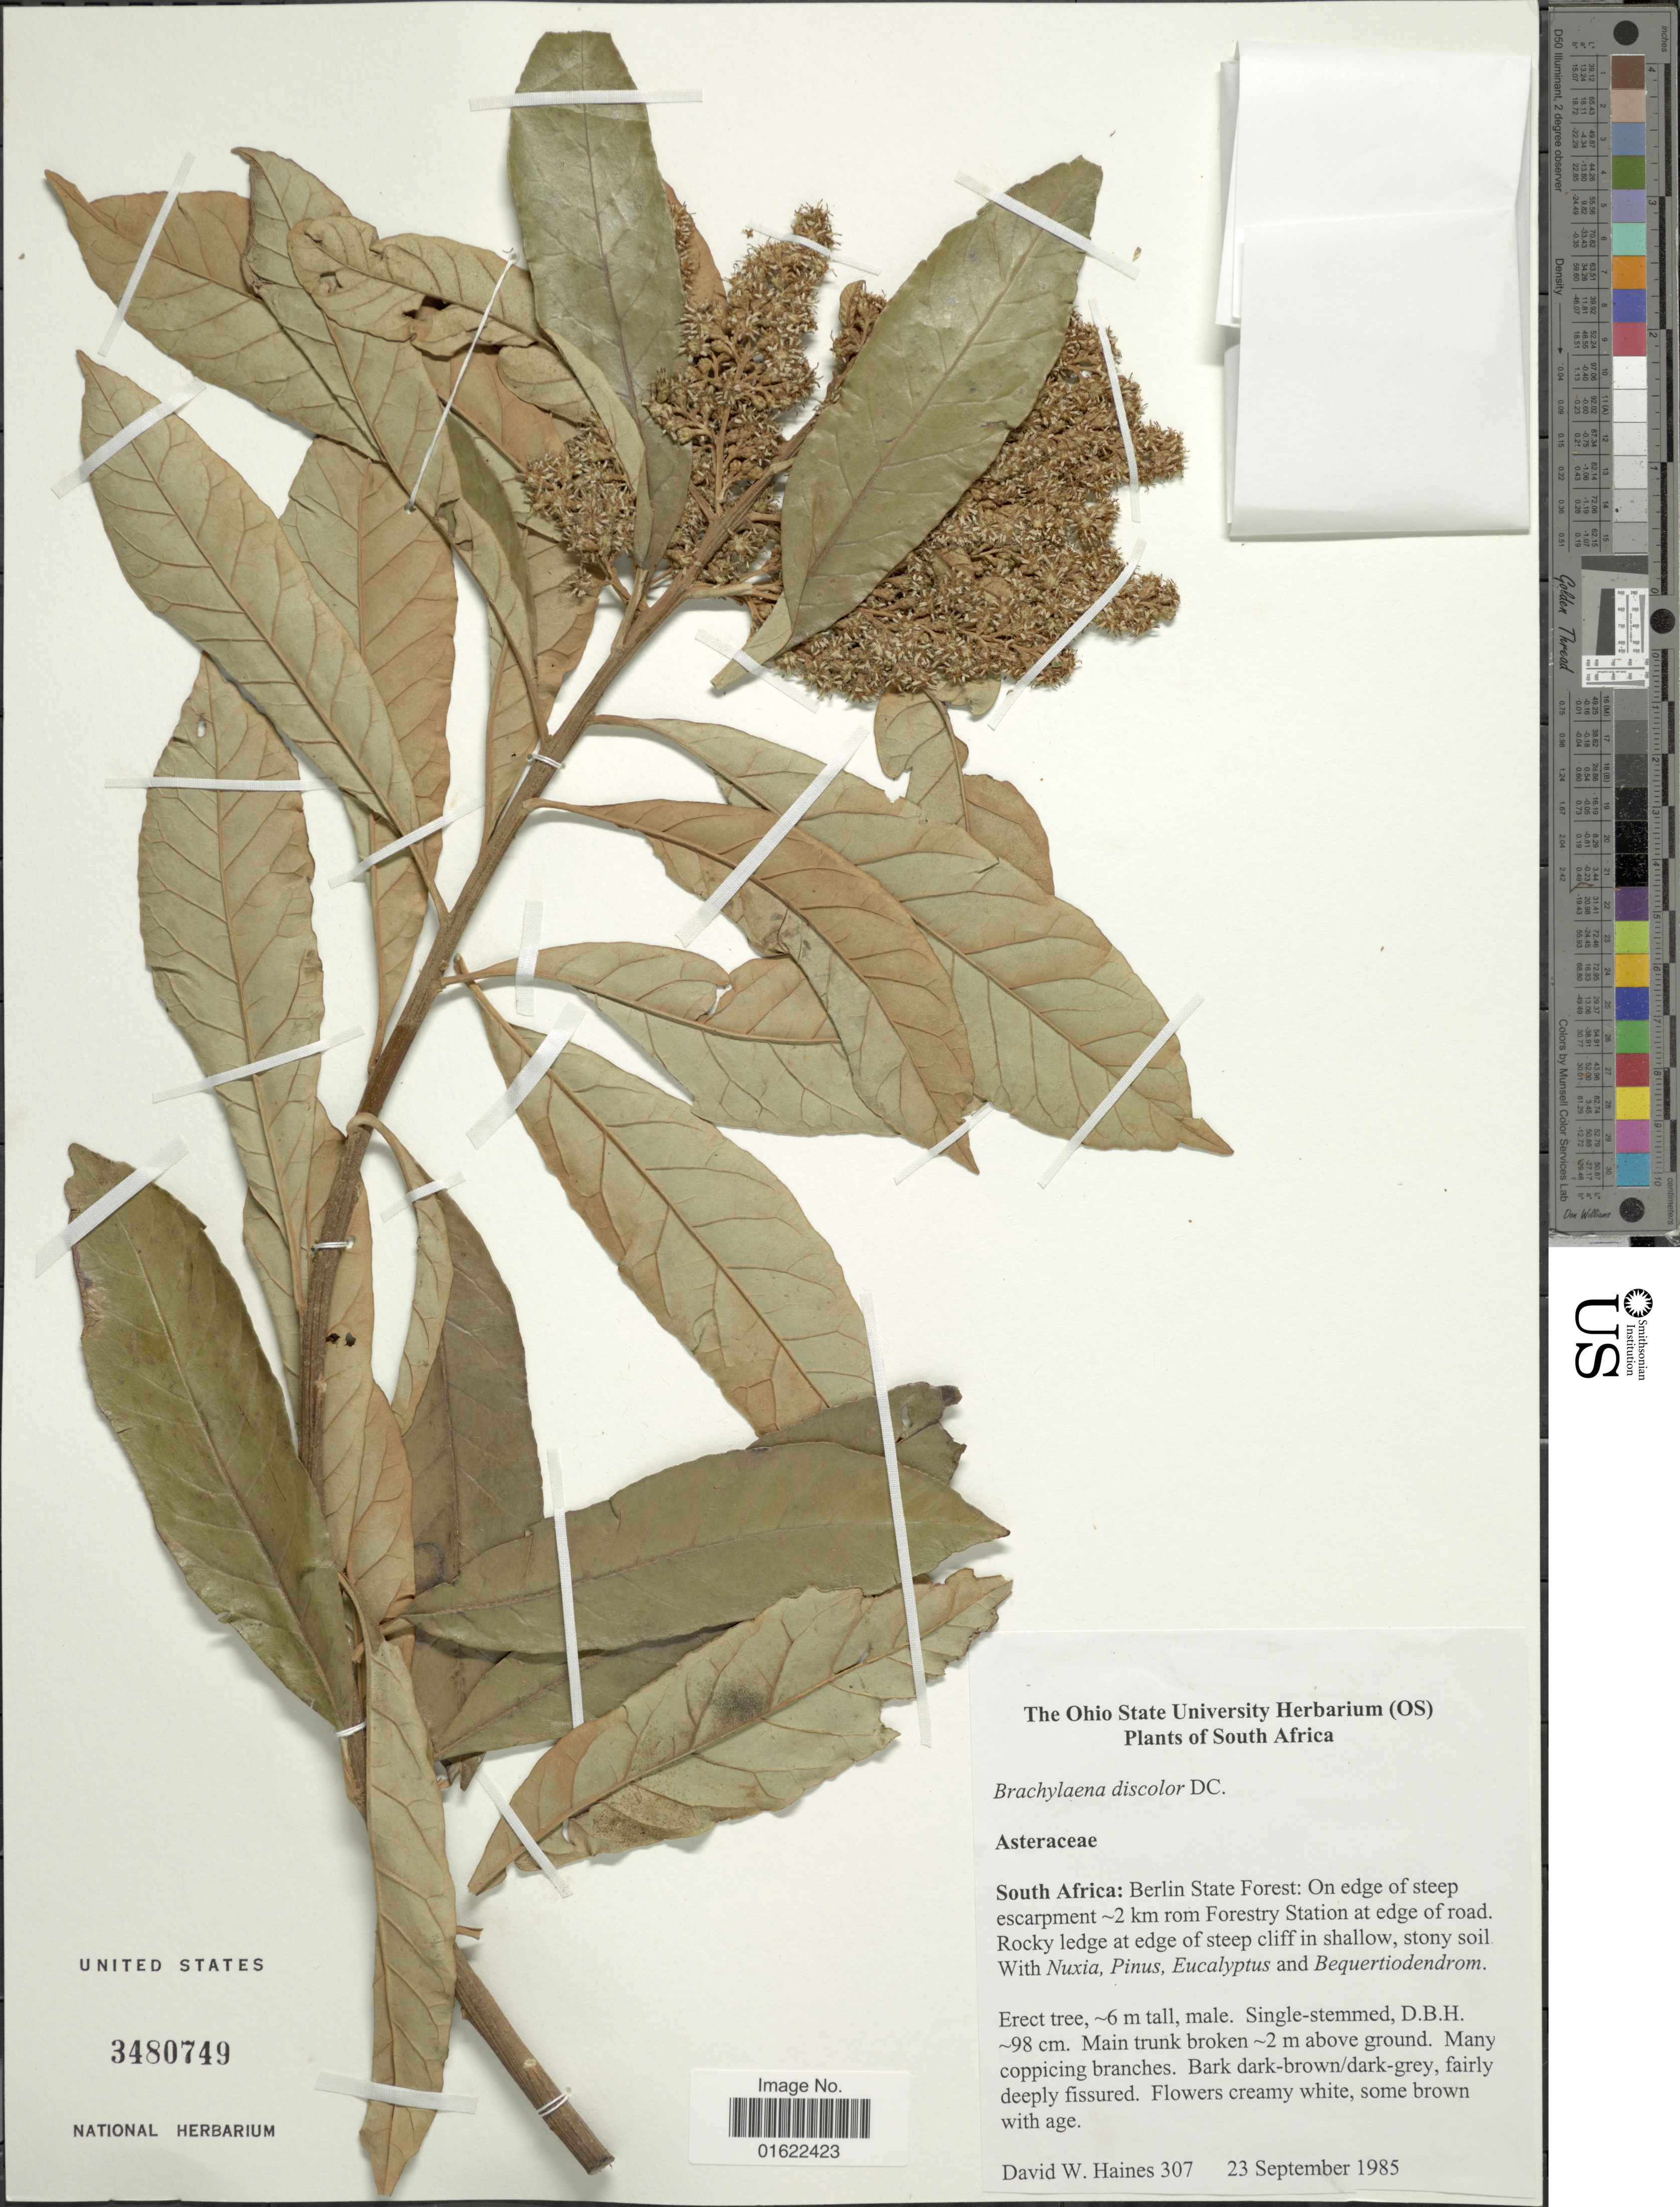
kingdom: Plantae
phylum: Tracheophyta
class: Magnoliopsida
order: Asterales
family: Asteraceae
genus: Brachylaena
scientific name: Brachylaena discolor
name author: DC.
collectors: D. Haines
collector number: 307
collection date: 1985-09-23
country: South Africa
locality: Berlin State Forest: On edge of steep escarpment - 2 km rom Forestry Station at edge of road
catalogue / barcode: US 3480749